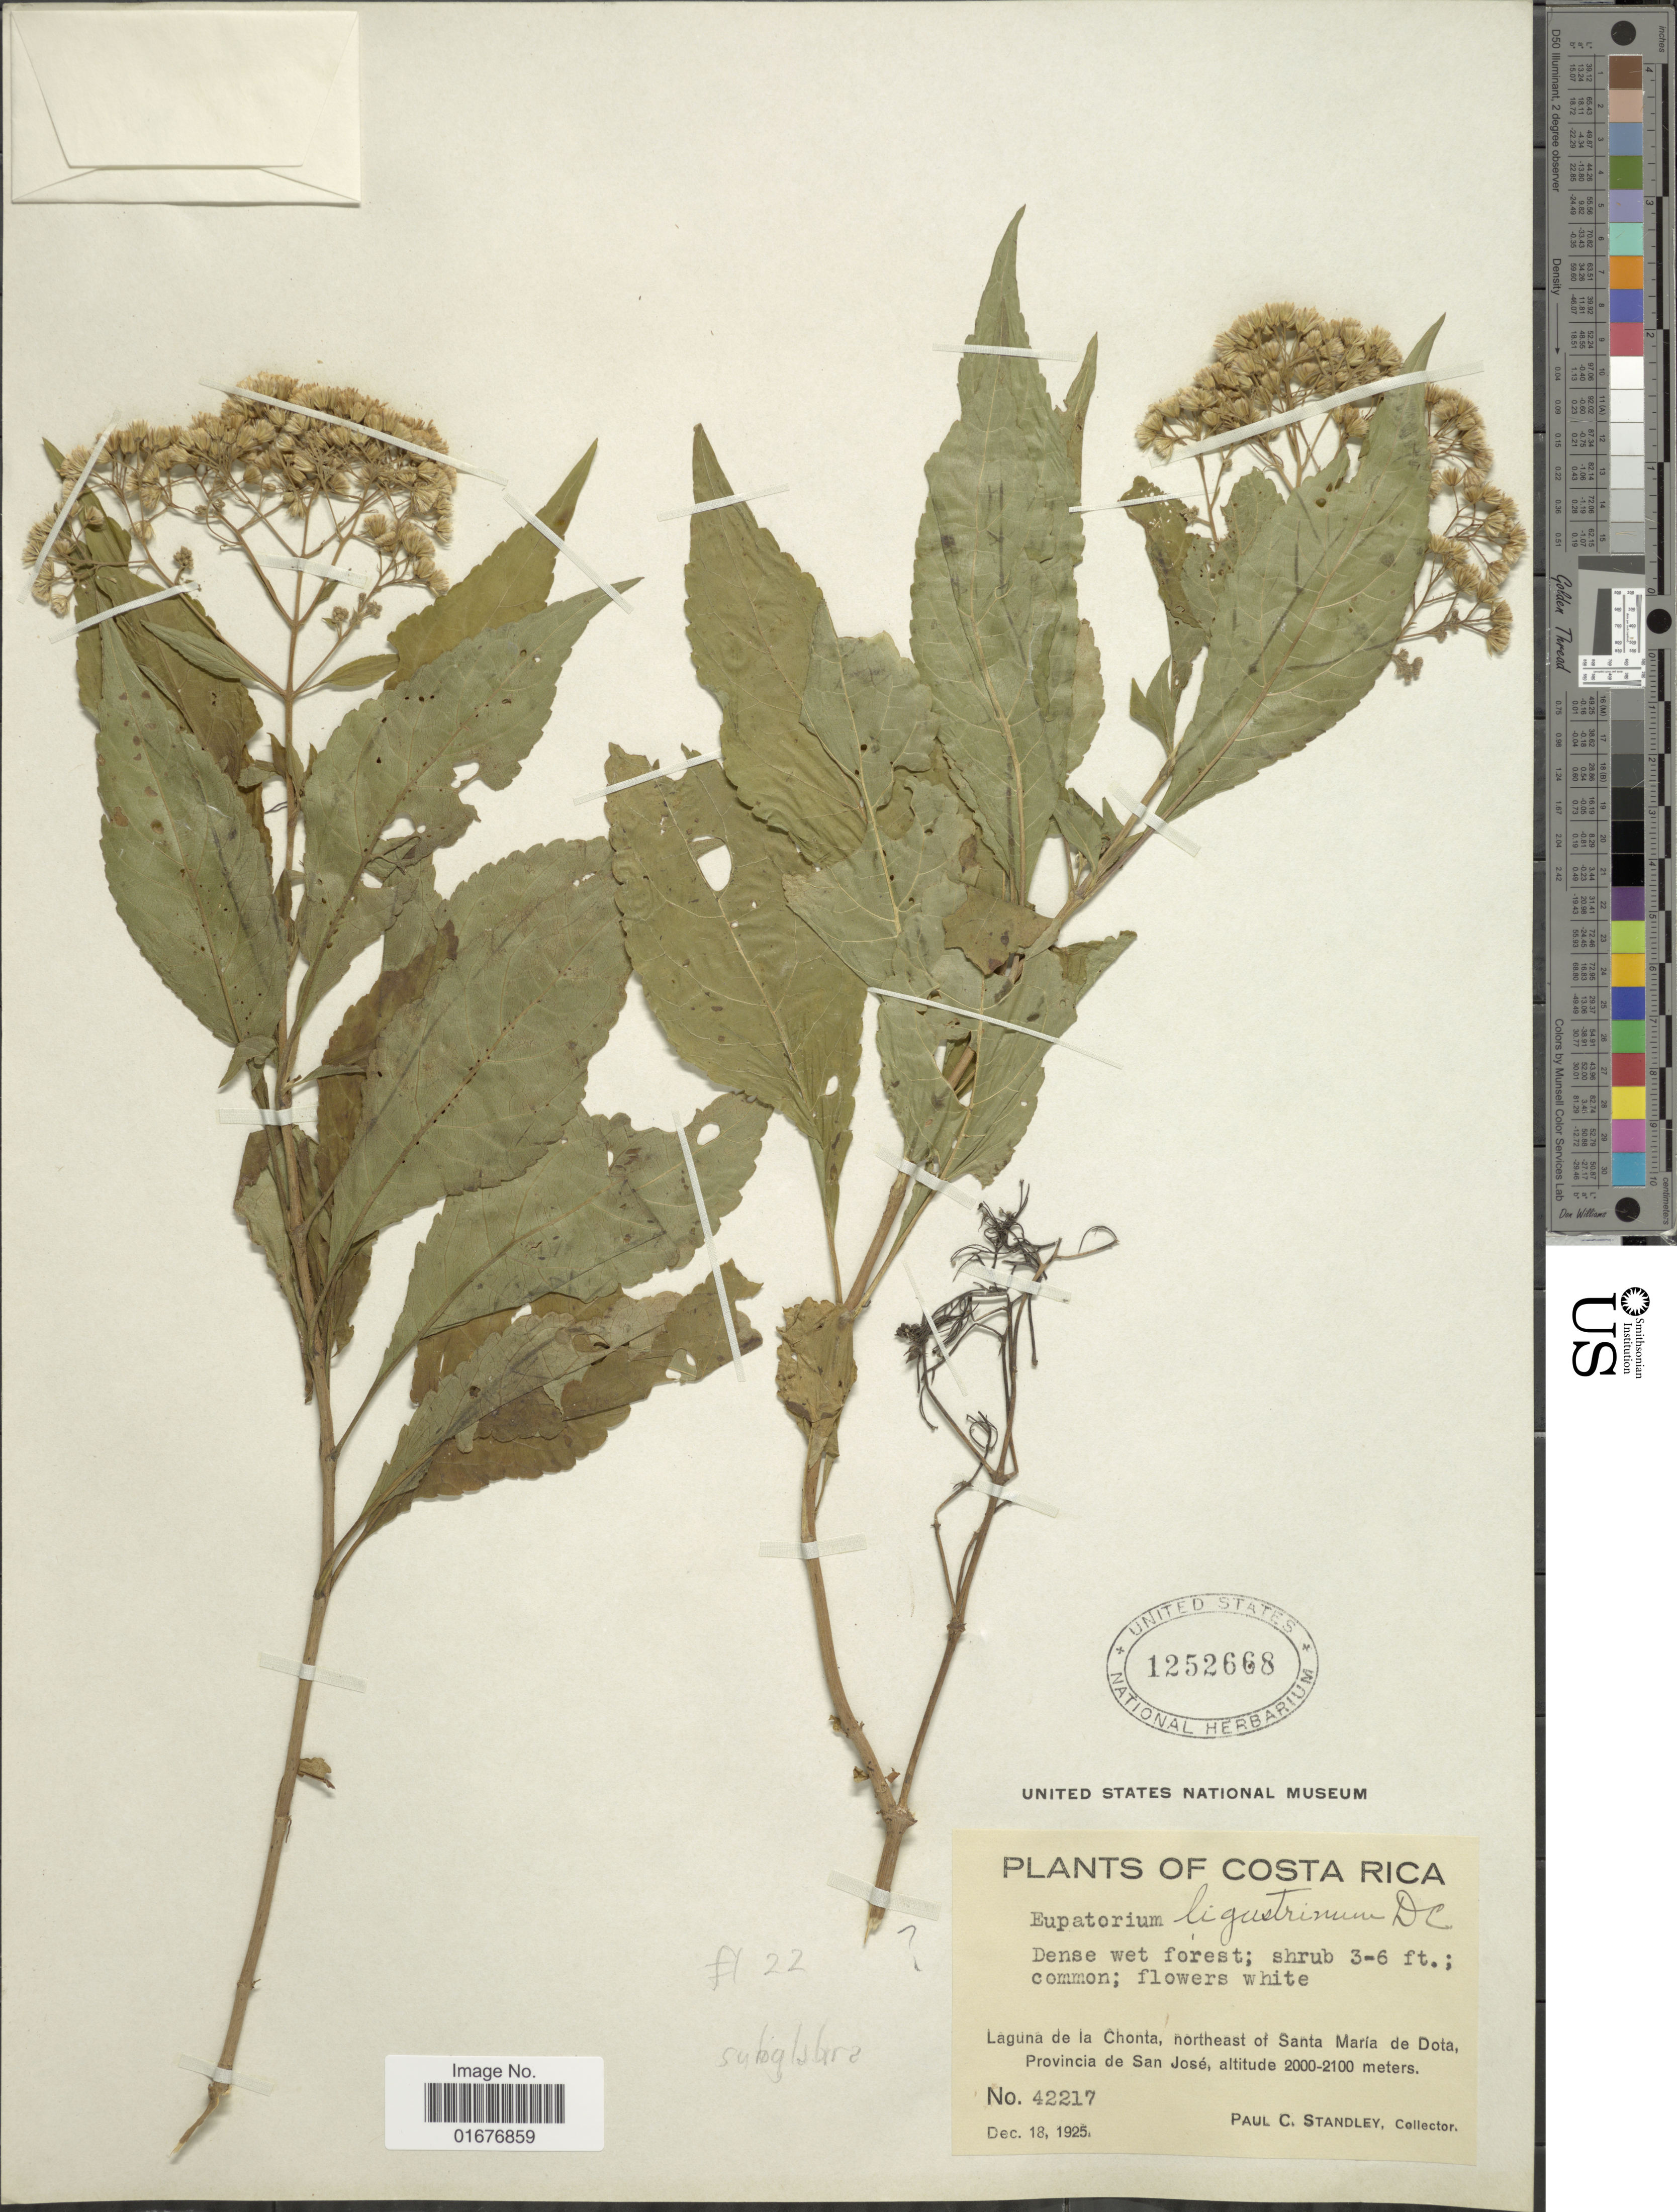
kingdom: Plantae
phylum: Tracheophyta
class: Magnoliopsida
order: Asterales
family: Asteraceae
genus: Ageratina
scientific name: Ageratina subglabra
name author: R.M. King & H. Rob.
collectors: P. C. Standley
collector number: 42217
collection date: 1925-12-19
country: Costa Rica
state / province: San José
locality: Laguna de la Chonta, northeast of Santa Maria de Dota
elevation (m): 2000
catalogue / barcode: US 1252668